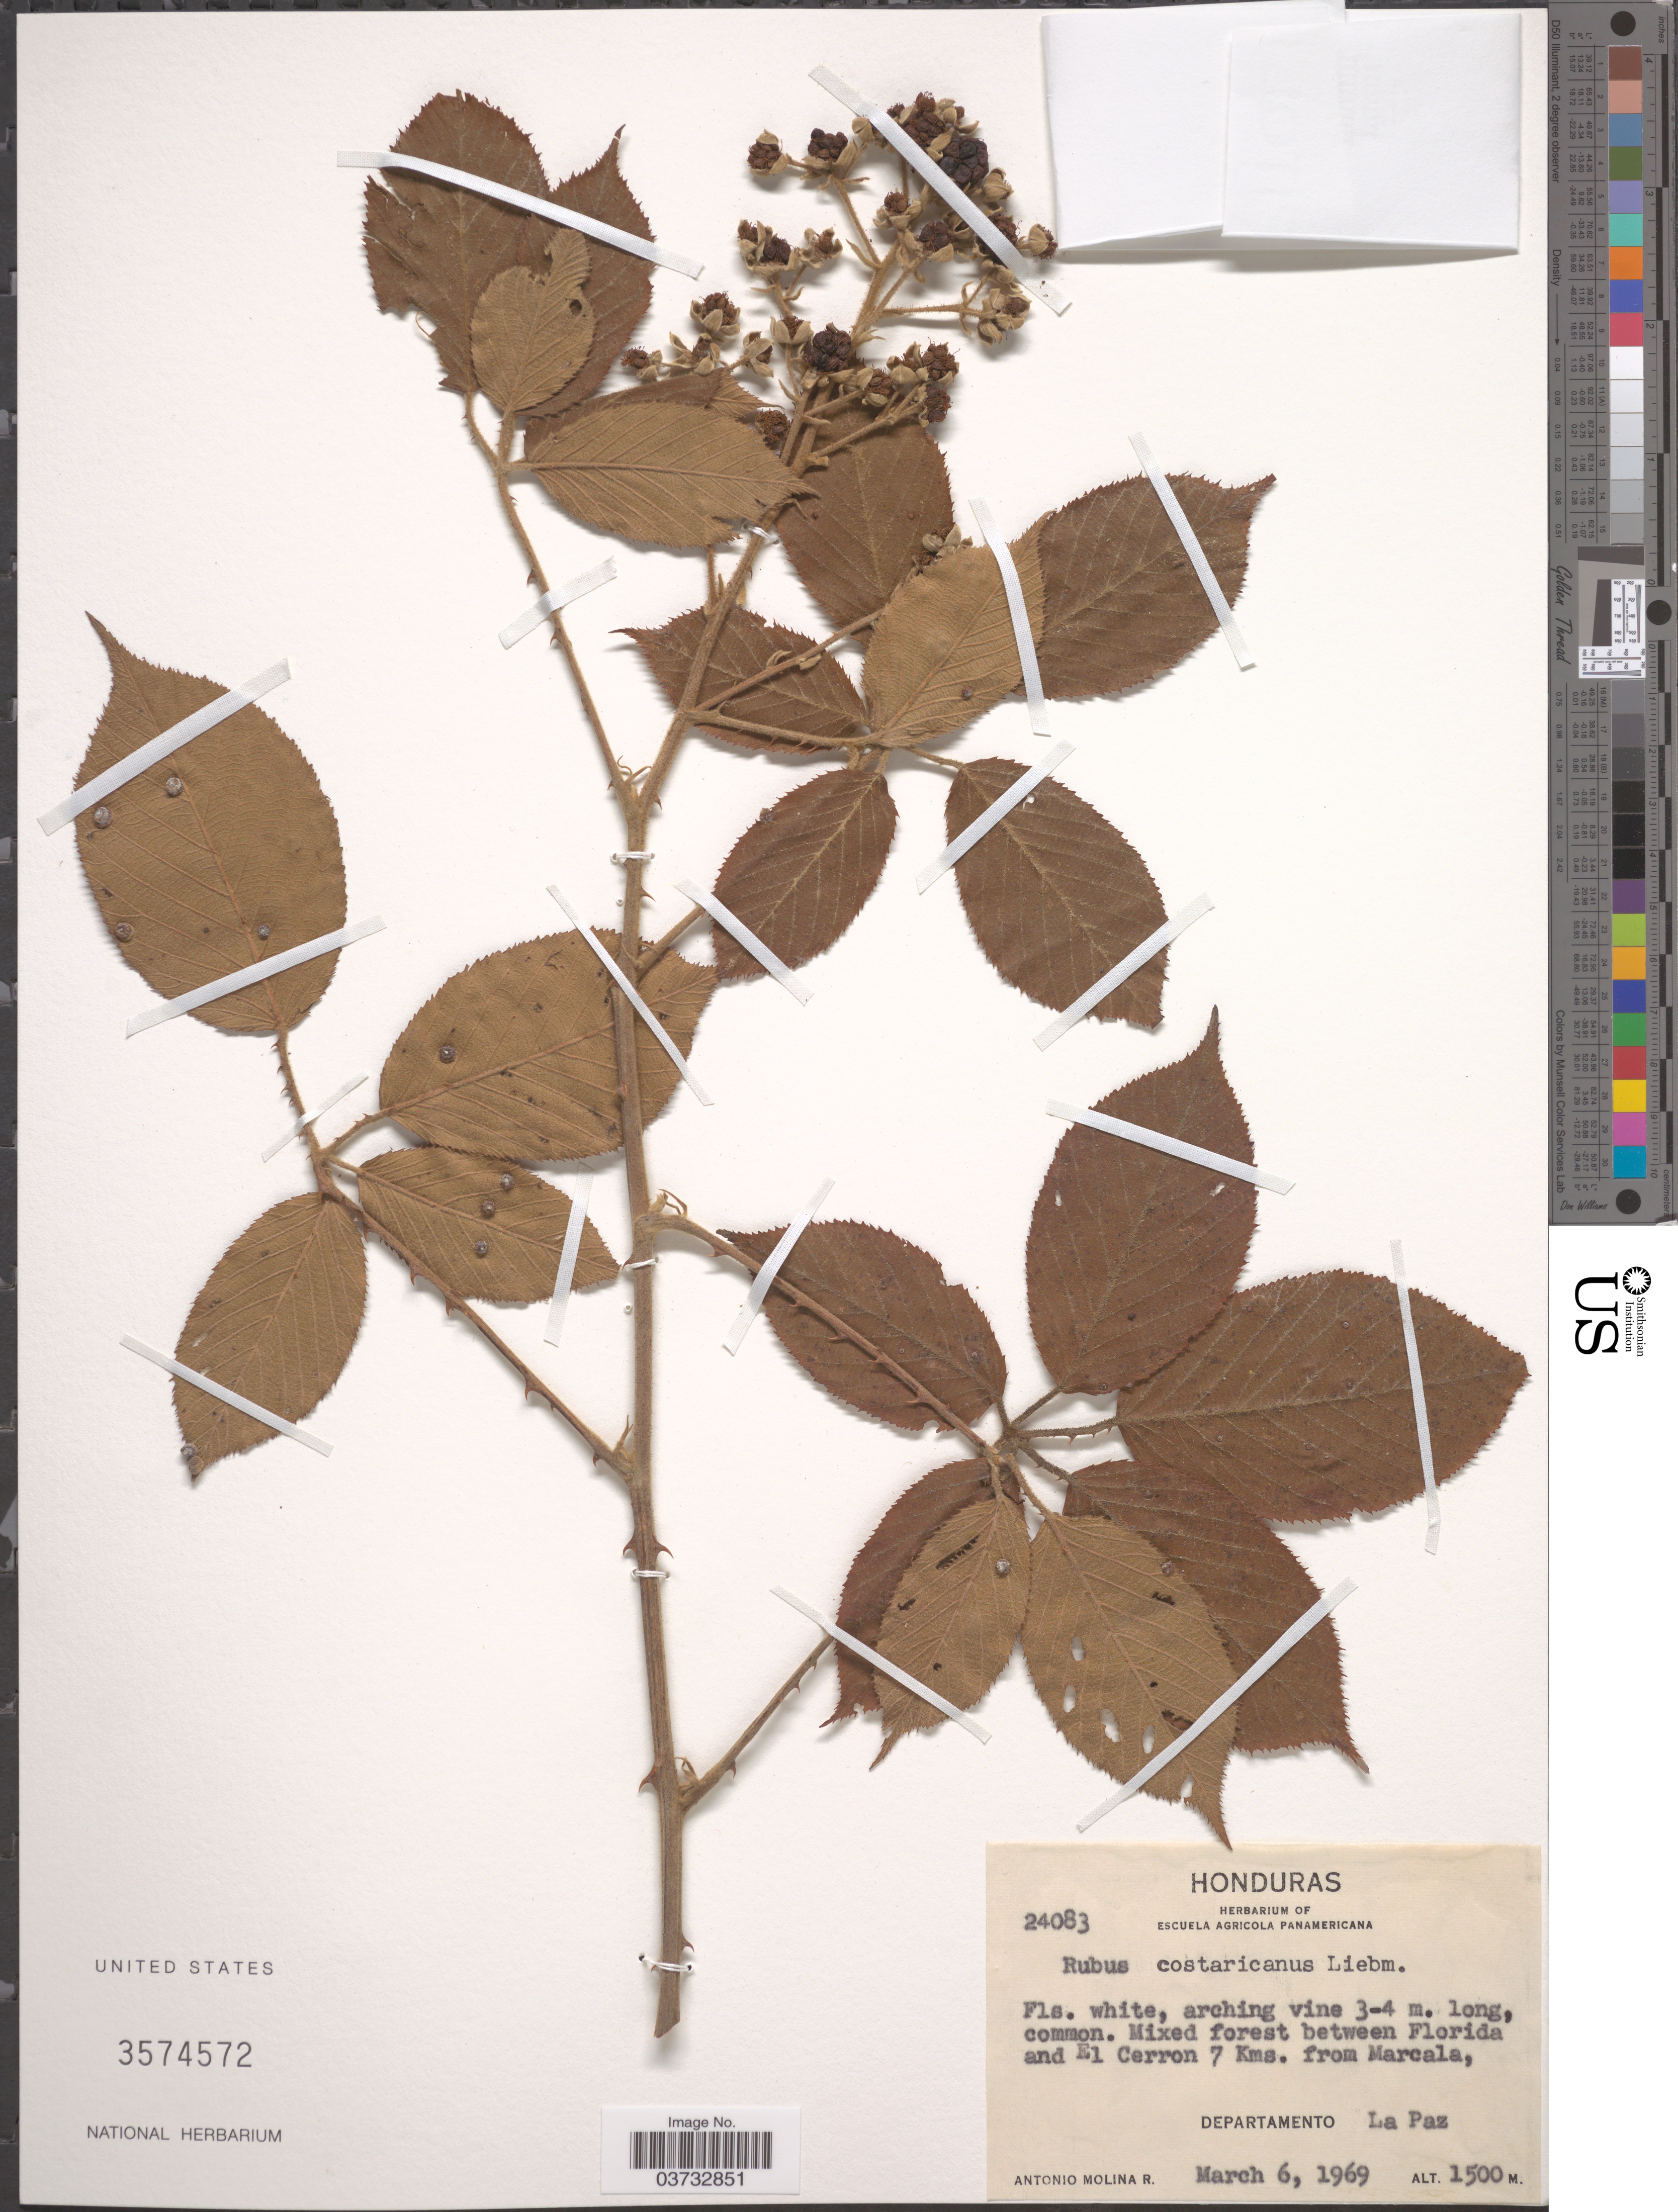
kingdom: Plantae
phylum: Tracheophyta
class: Magnoliopsida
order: Rosales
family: Rosaceae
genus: Rubus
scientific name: Rubus costaricanus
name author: Liebm.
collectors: A. Molina R.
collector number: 24083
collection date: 1969-03-06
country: Honduras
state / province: La Paz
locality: Between Florida and El Cerron 7 Kms. from Marcala, Departamento La Paz.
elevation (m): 1500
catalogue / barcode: US 3574572